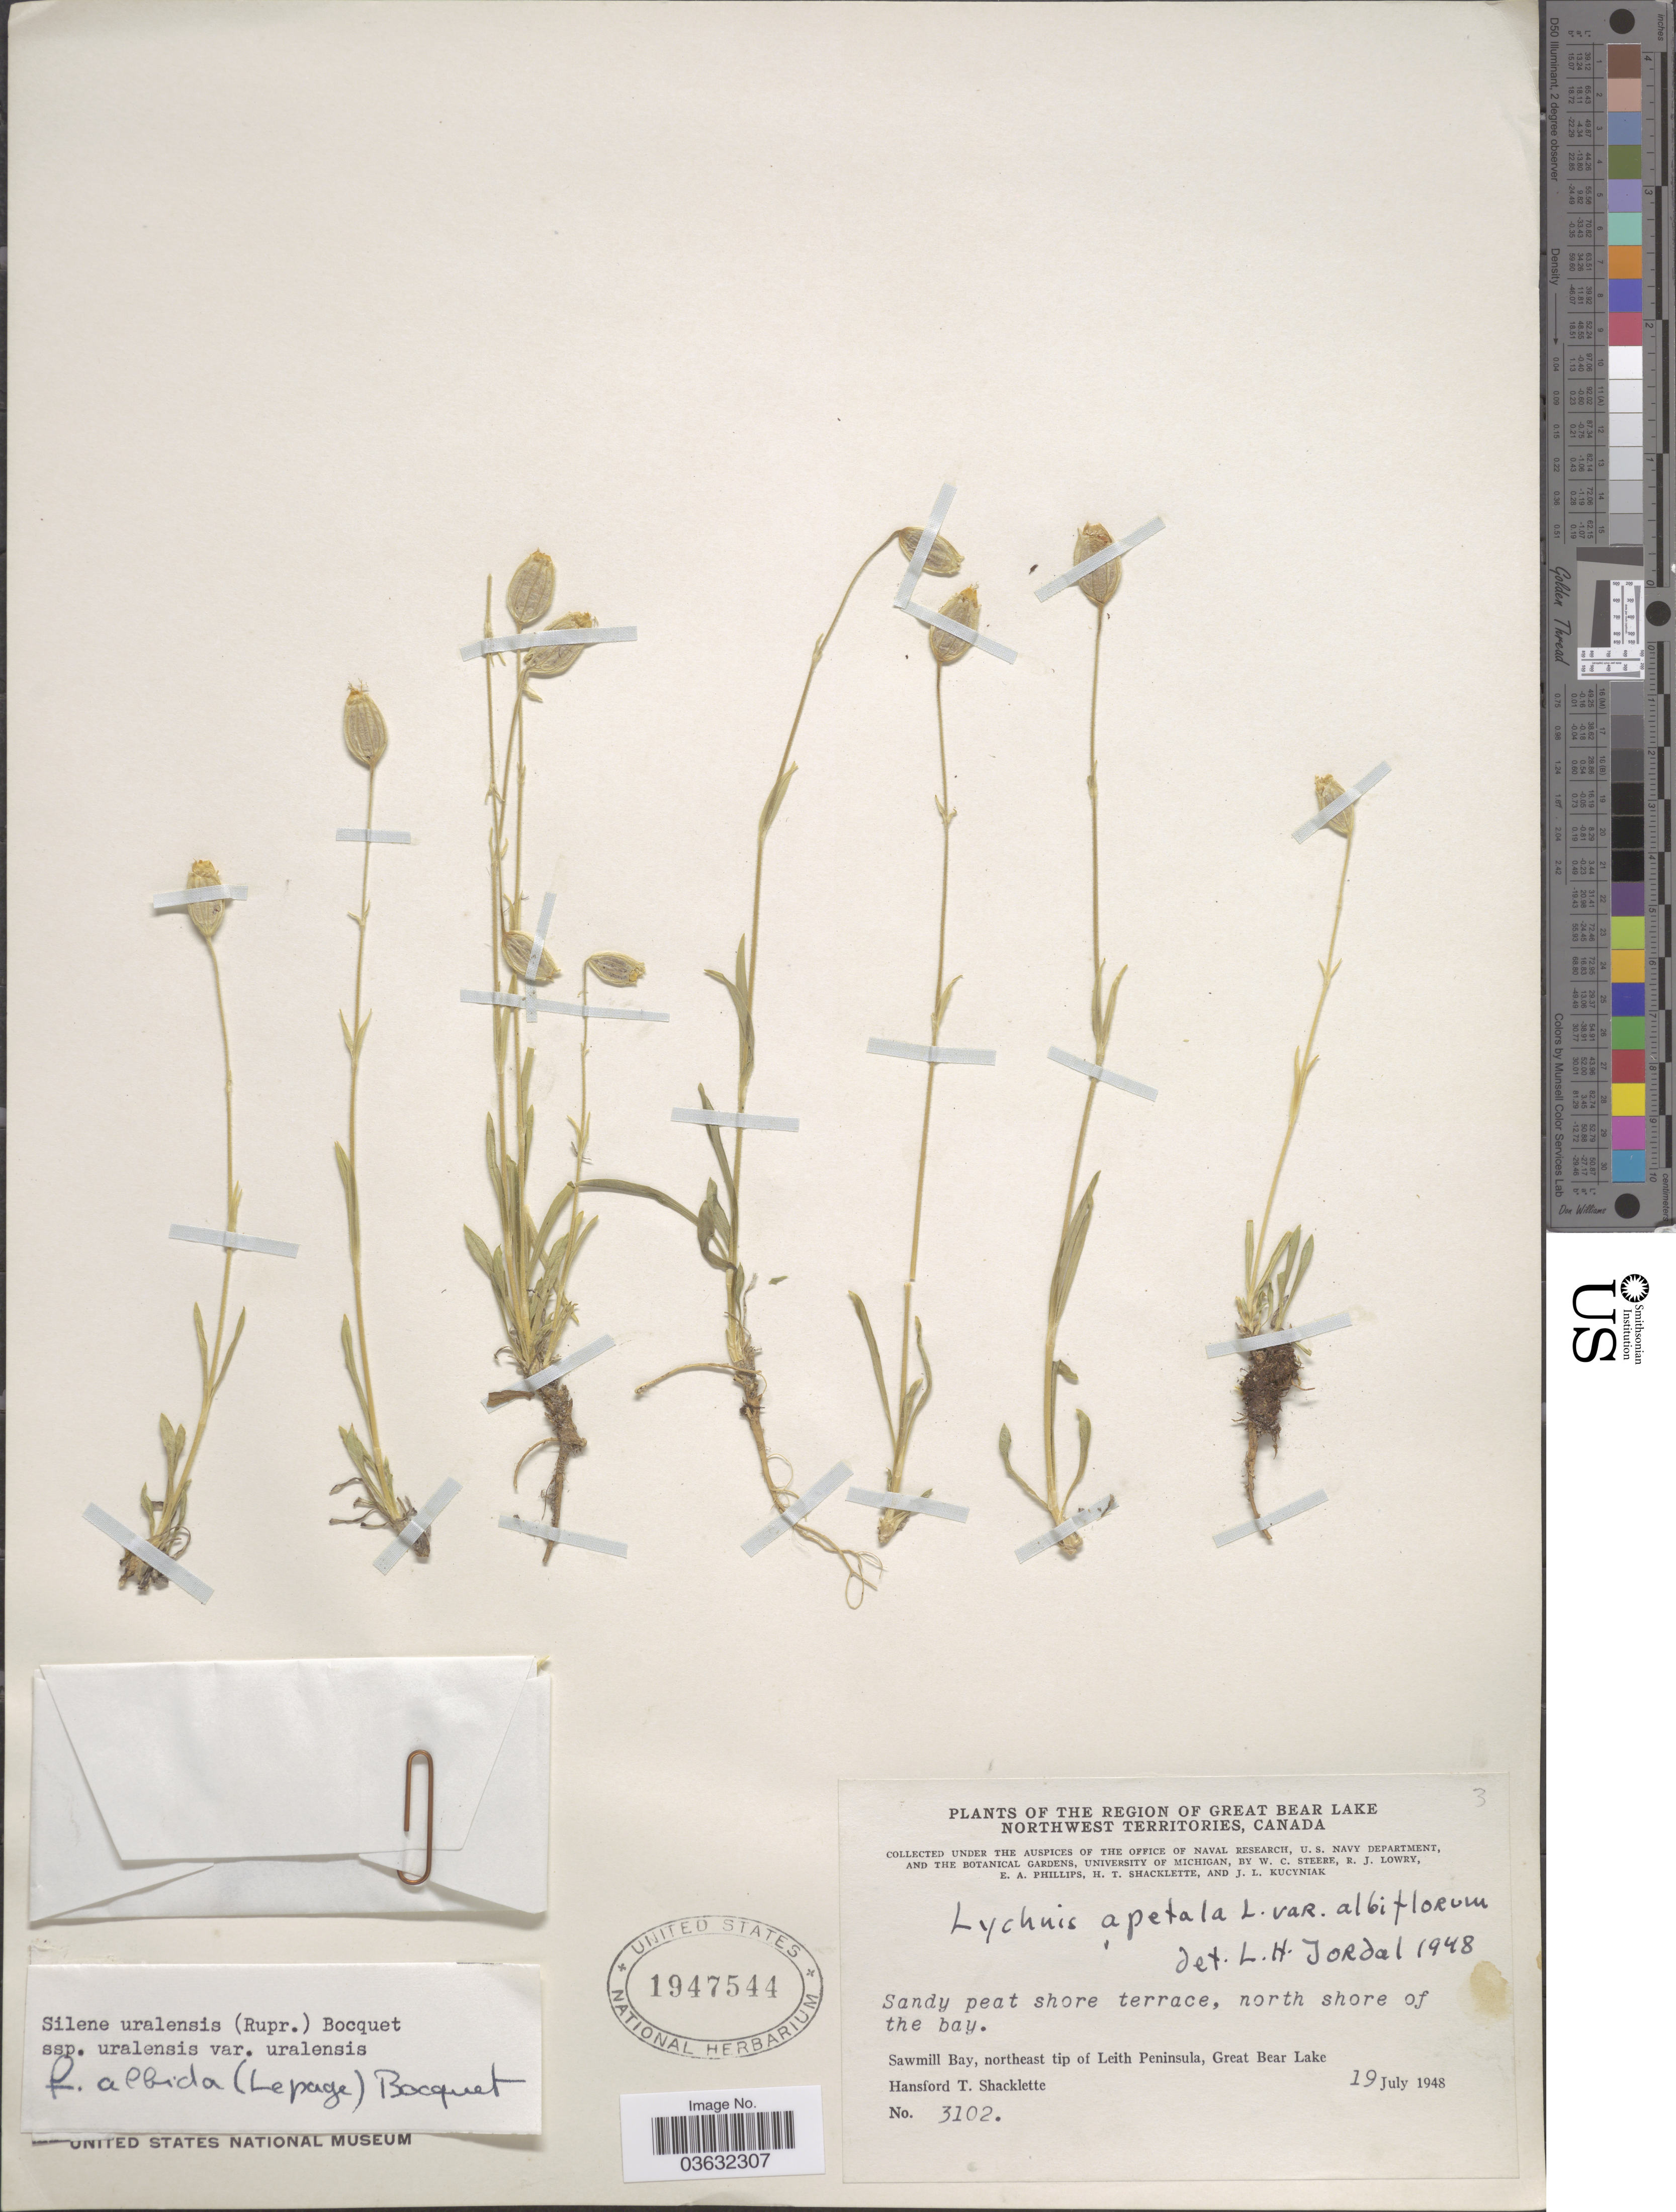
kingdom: Plantae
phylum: Tracheophyta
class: Magnoliopsida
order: Caryophyllales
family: Caryophyllaceae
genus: Silene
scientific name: Silene uralensis subsp. uralensis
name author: (Rupr.) Bocquet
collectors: H. Schacklette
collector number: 3102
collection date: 1948-07-19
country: Canada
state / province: Northwest Territories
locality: The Region of Great Bear Lake. North shore of the bay. Sawmill Bay, northeast tip of Leith Peninsula, Great Bear Lake.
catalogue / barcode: US 1947544